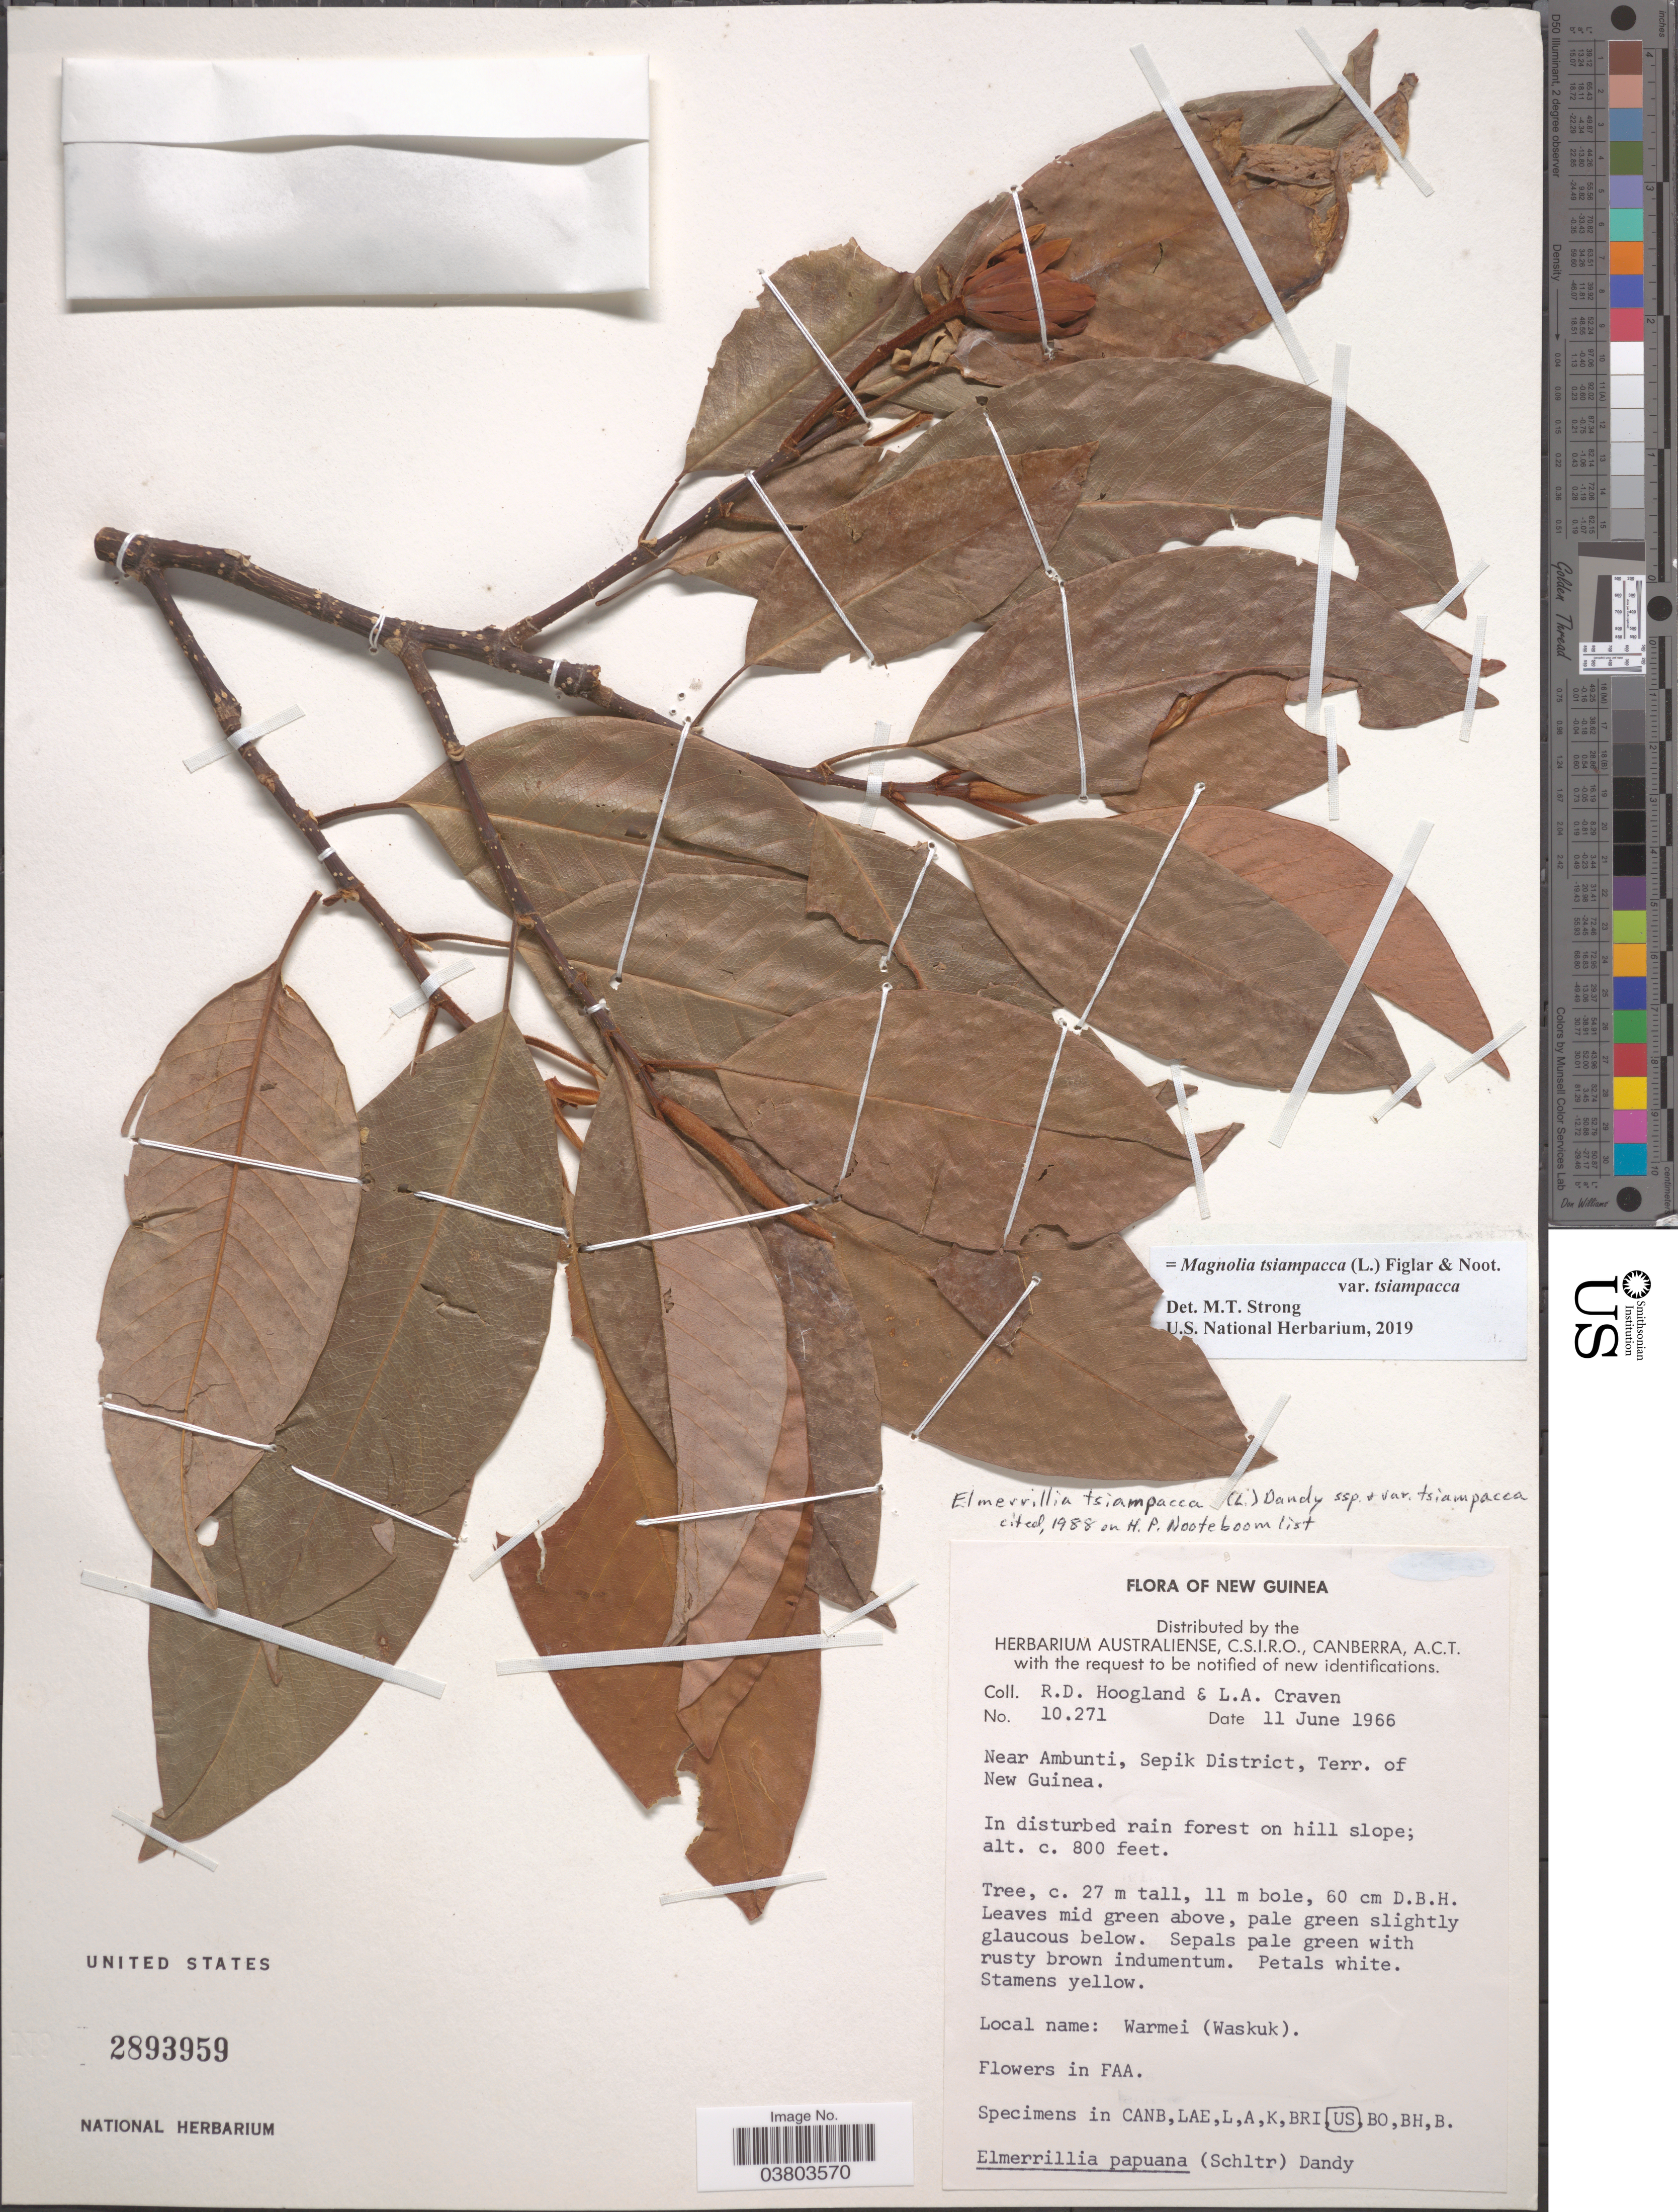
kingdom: Plantae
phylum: Tracheophyta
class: Magnoliopsida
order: Magnoliales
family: Magnoliaceae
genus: Magnolia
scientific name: Magnolia tsiampacca var. tsiampacca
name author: (L.) Figlar & Noot.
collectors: R. D. Hoogland & L. A. Craven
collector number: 10271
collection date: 1966-06-11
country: Papua New Guinea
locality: New Guinea. Near Ambunti, Sepik District, Terr. of New Guinea.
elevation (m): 244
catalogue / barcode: US 2893959